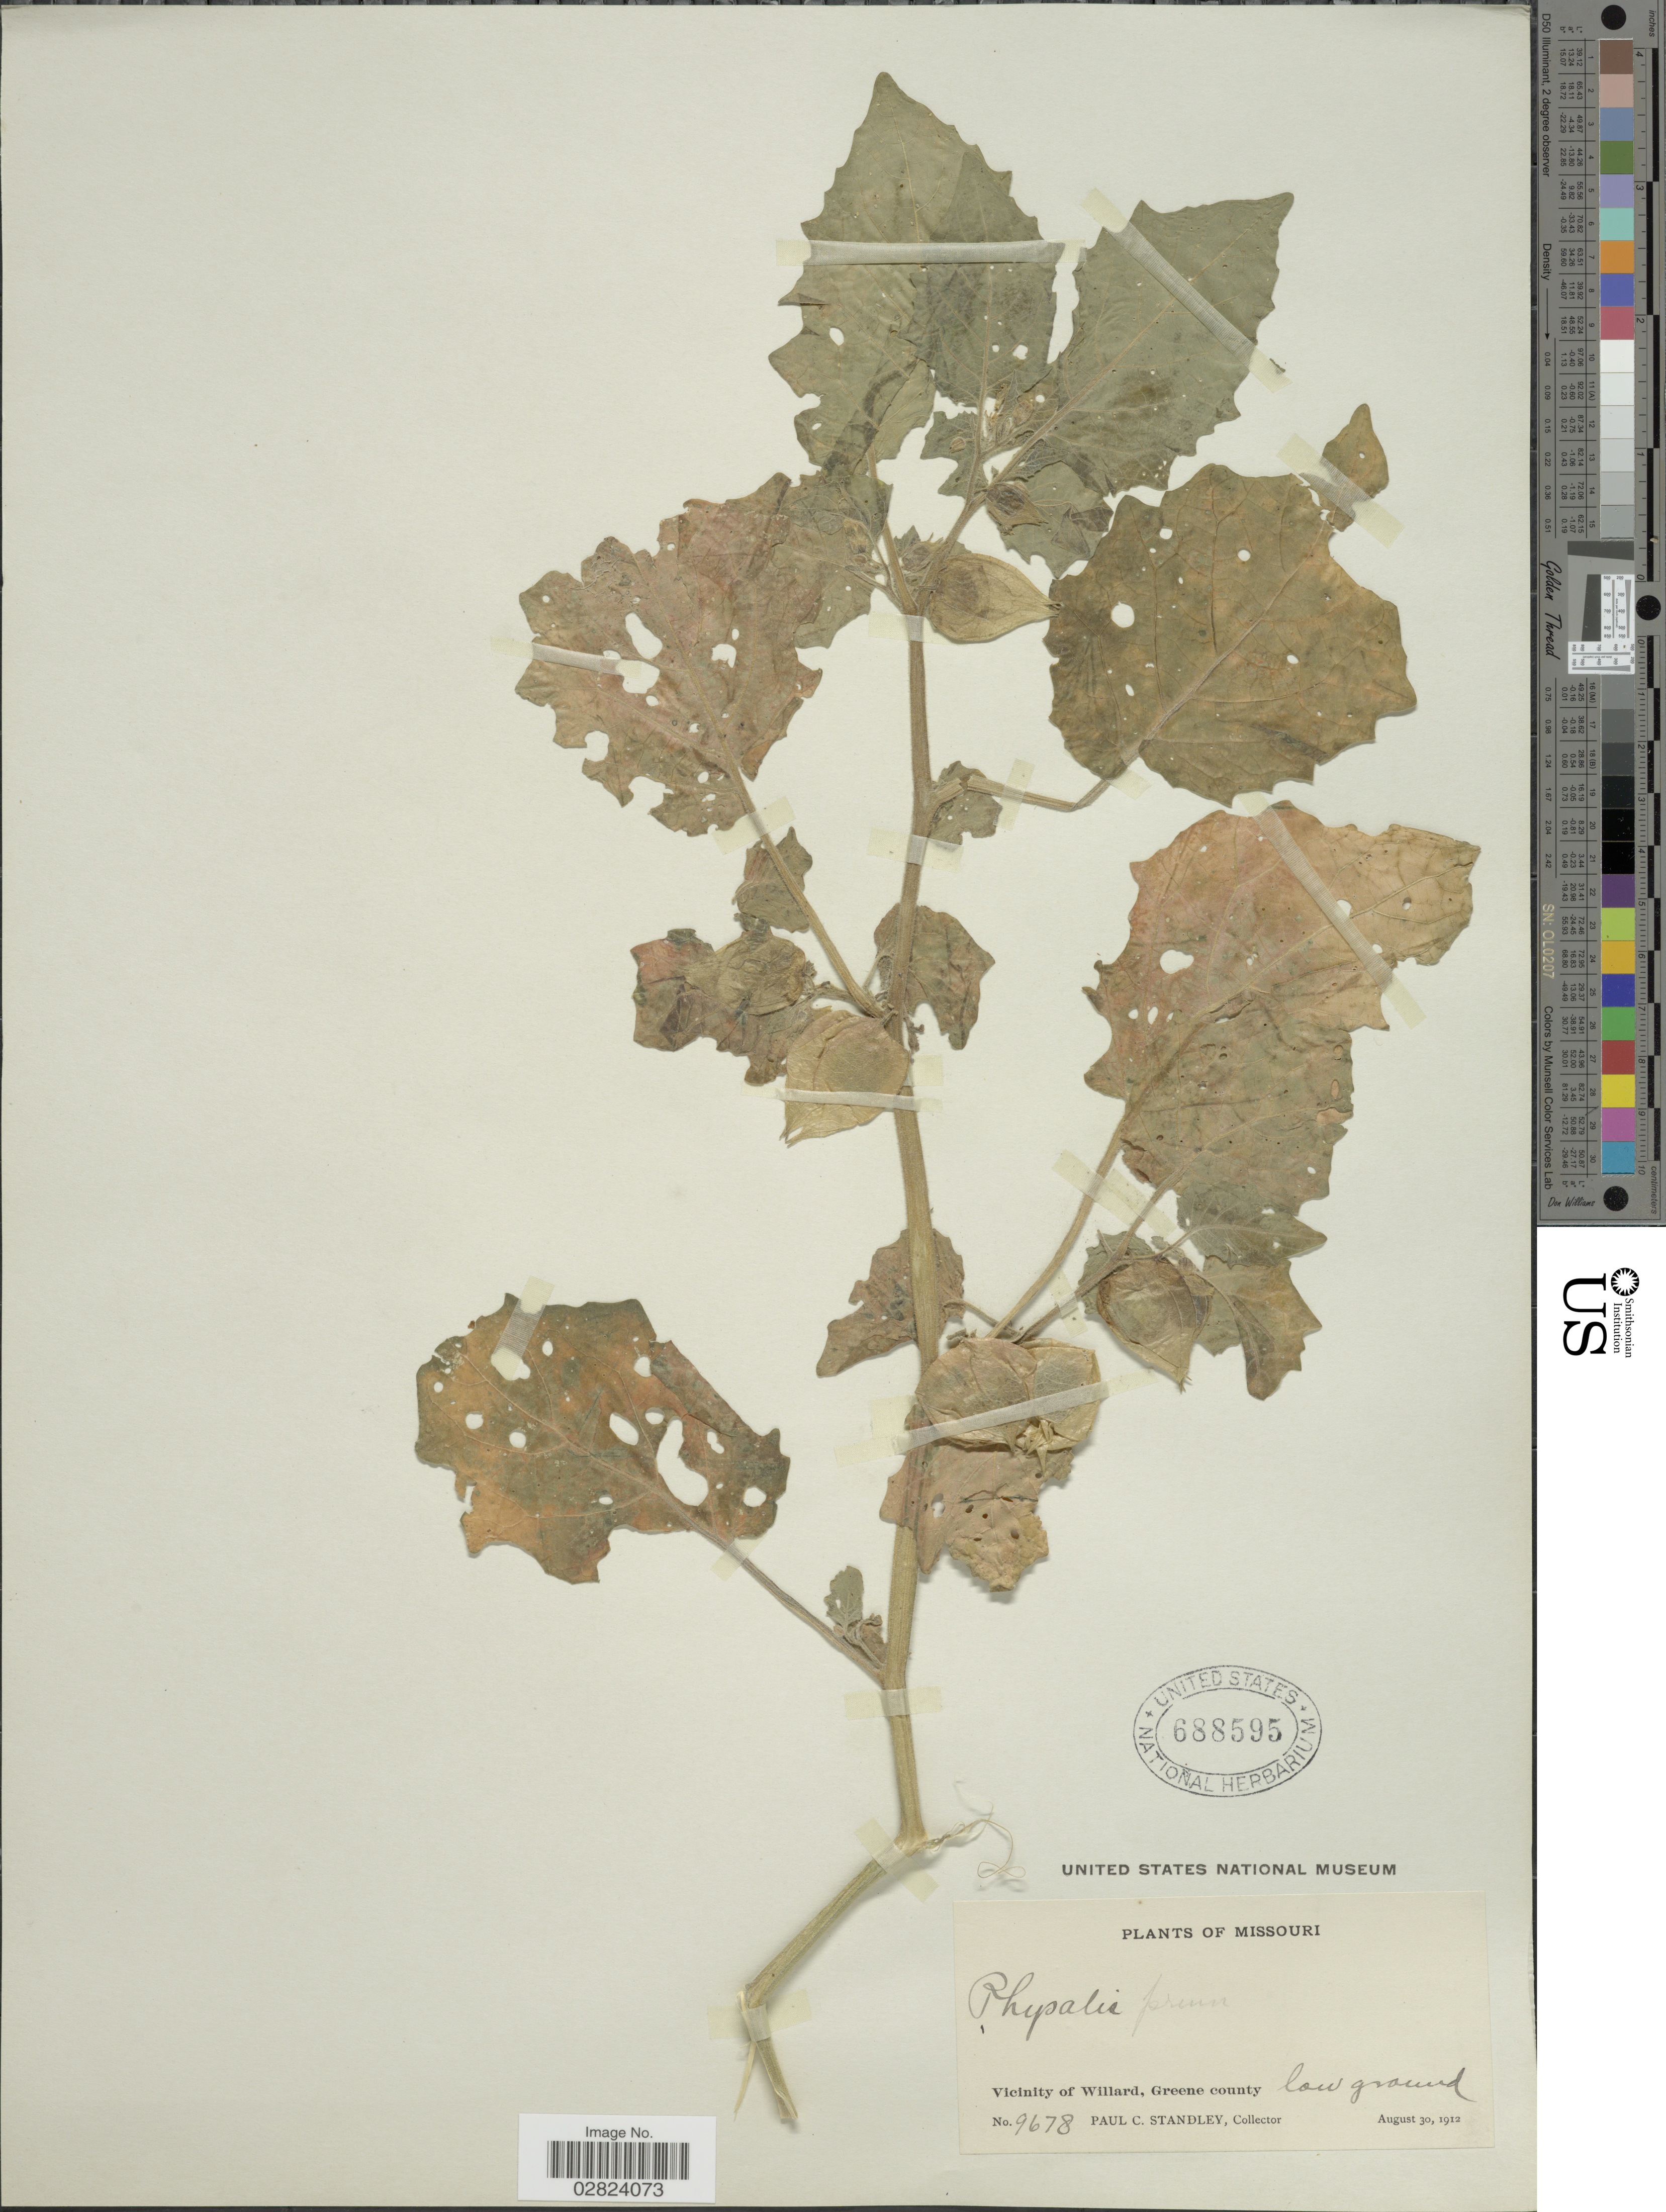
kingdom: Plantae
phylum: Tracheophyta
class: Magnoliopsida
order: Solanales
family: Solanaceae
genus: Physalis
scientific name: Physalis pruinosa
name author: L.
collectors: P. C. Standley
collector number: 9678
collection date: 1912-08-30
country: United States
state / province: Missouri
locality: Vicinity of Willard, Greene County.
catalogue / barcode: US 688595